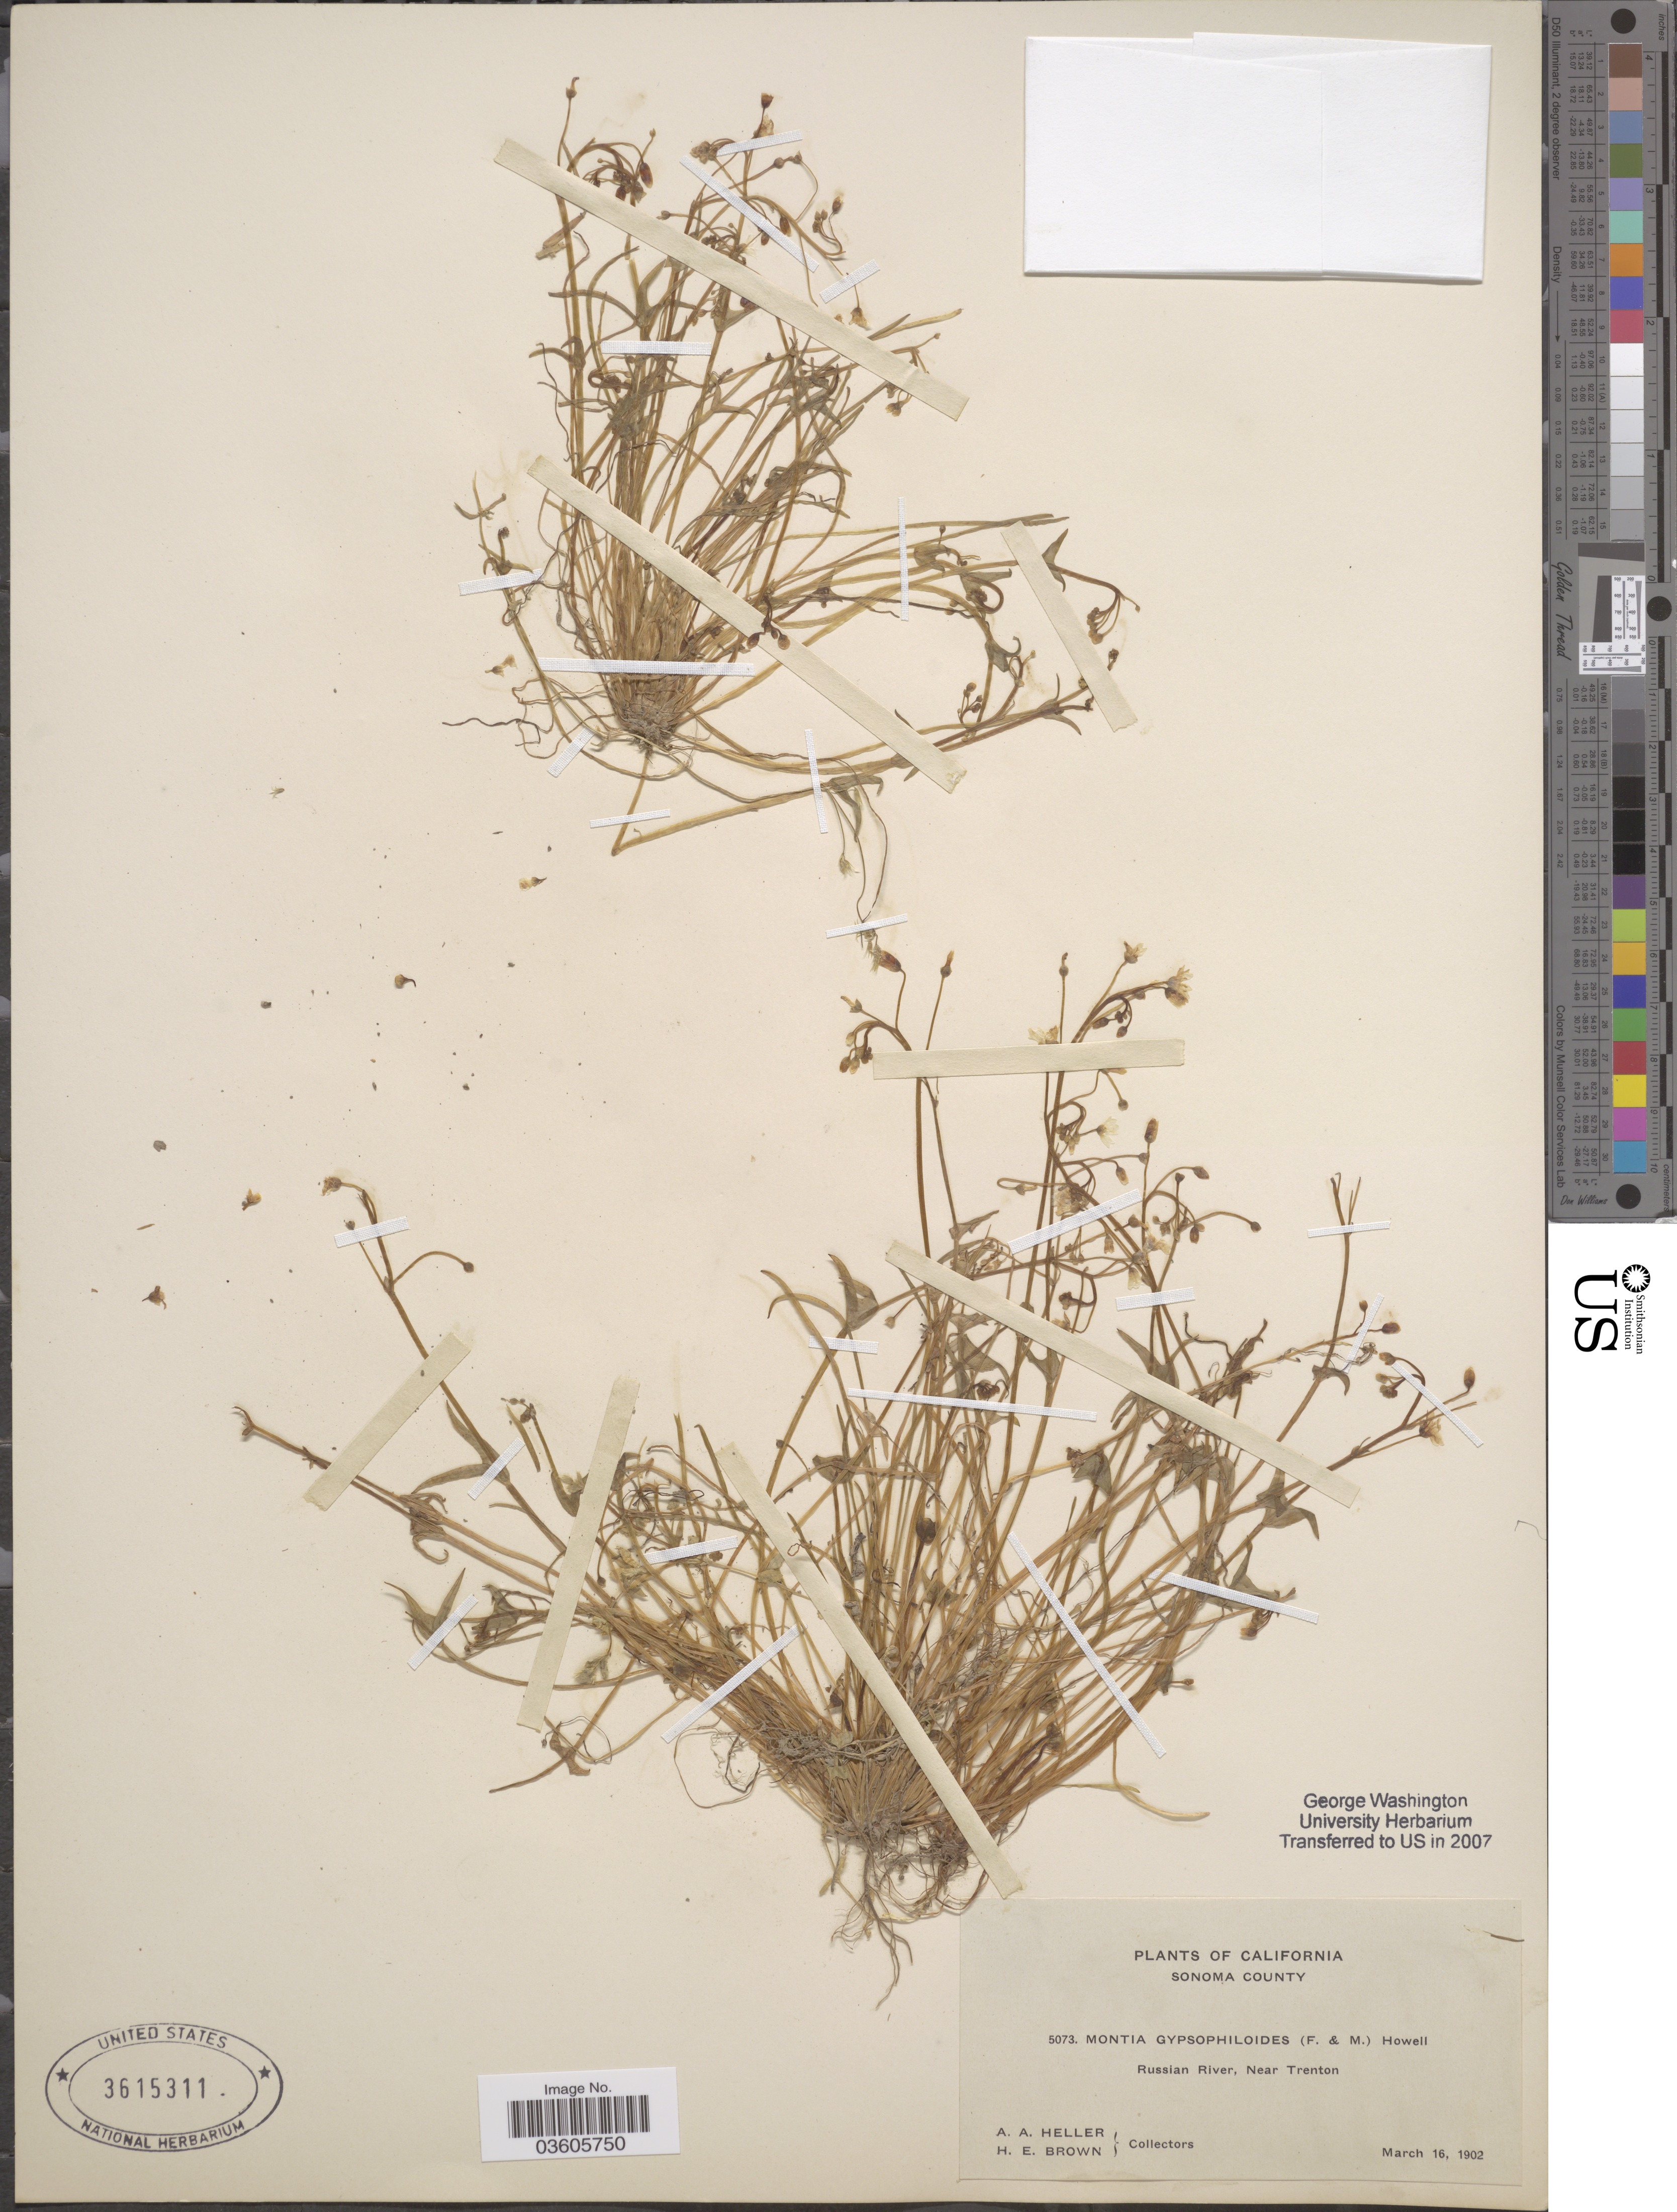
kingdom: Plantae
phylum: Tracheophyta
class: Magnoliopsida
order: Caryophyllales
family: Montiaceae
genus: Montia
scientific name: Montia sp.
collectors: A. A. Heller & H. E. Brown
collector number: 5073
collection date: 1902-03-16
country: United States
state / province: California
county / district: Sonoma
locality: Sonoma County. Russian River, near Trenton.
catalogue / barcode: US 3615311